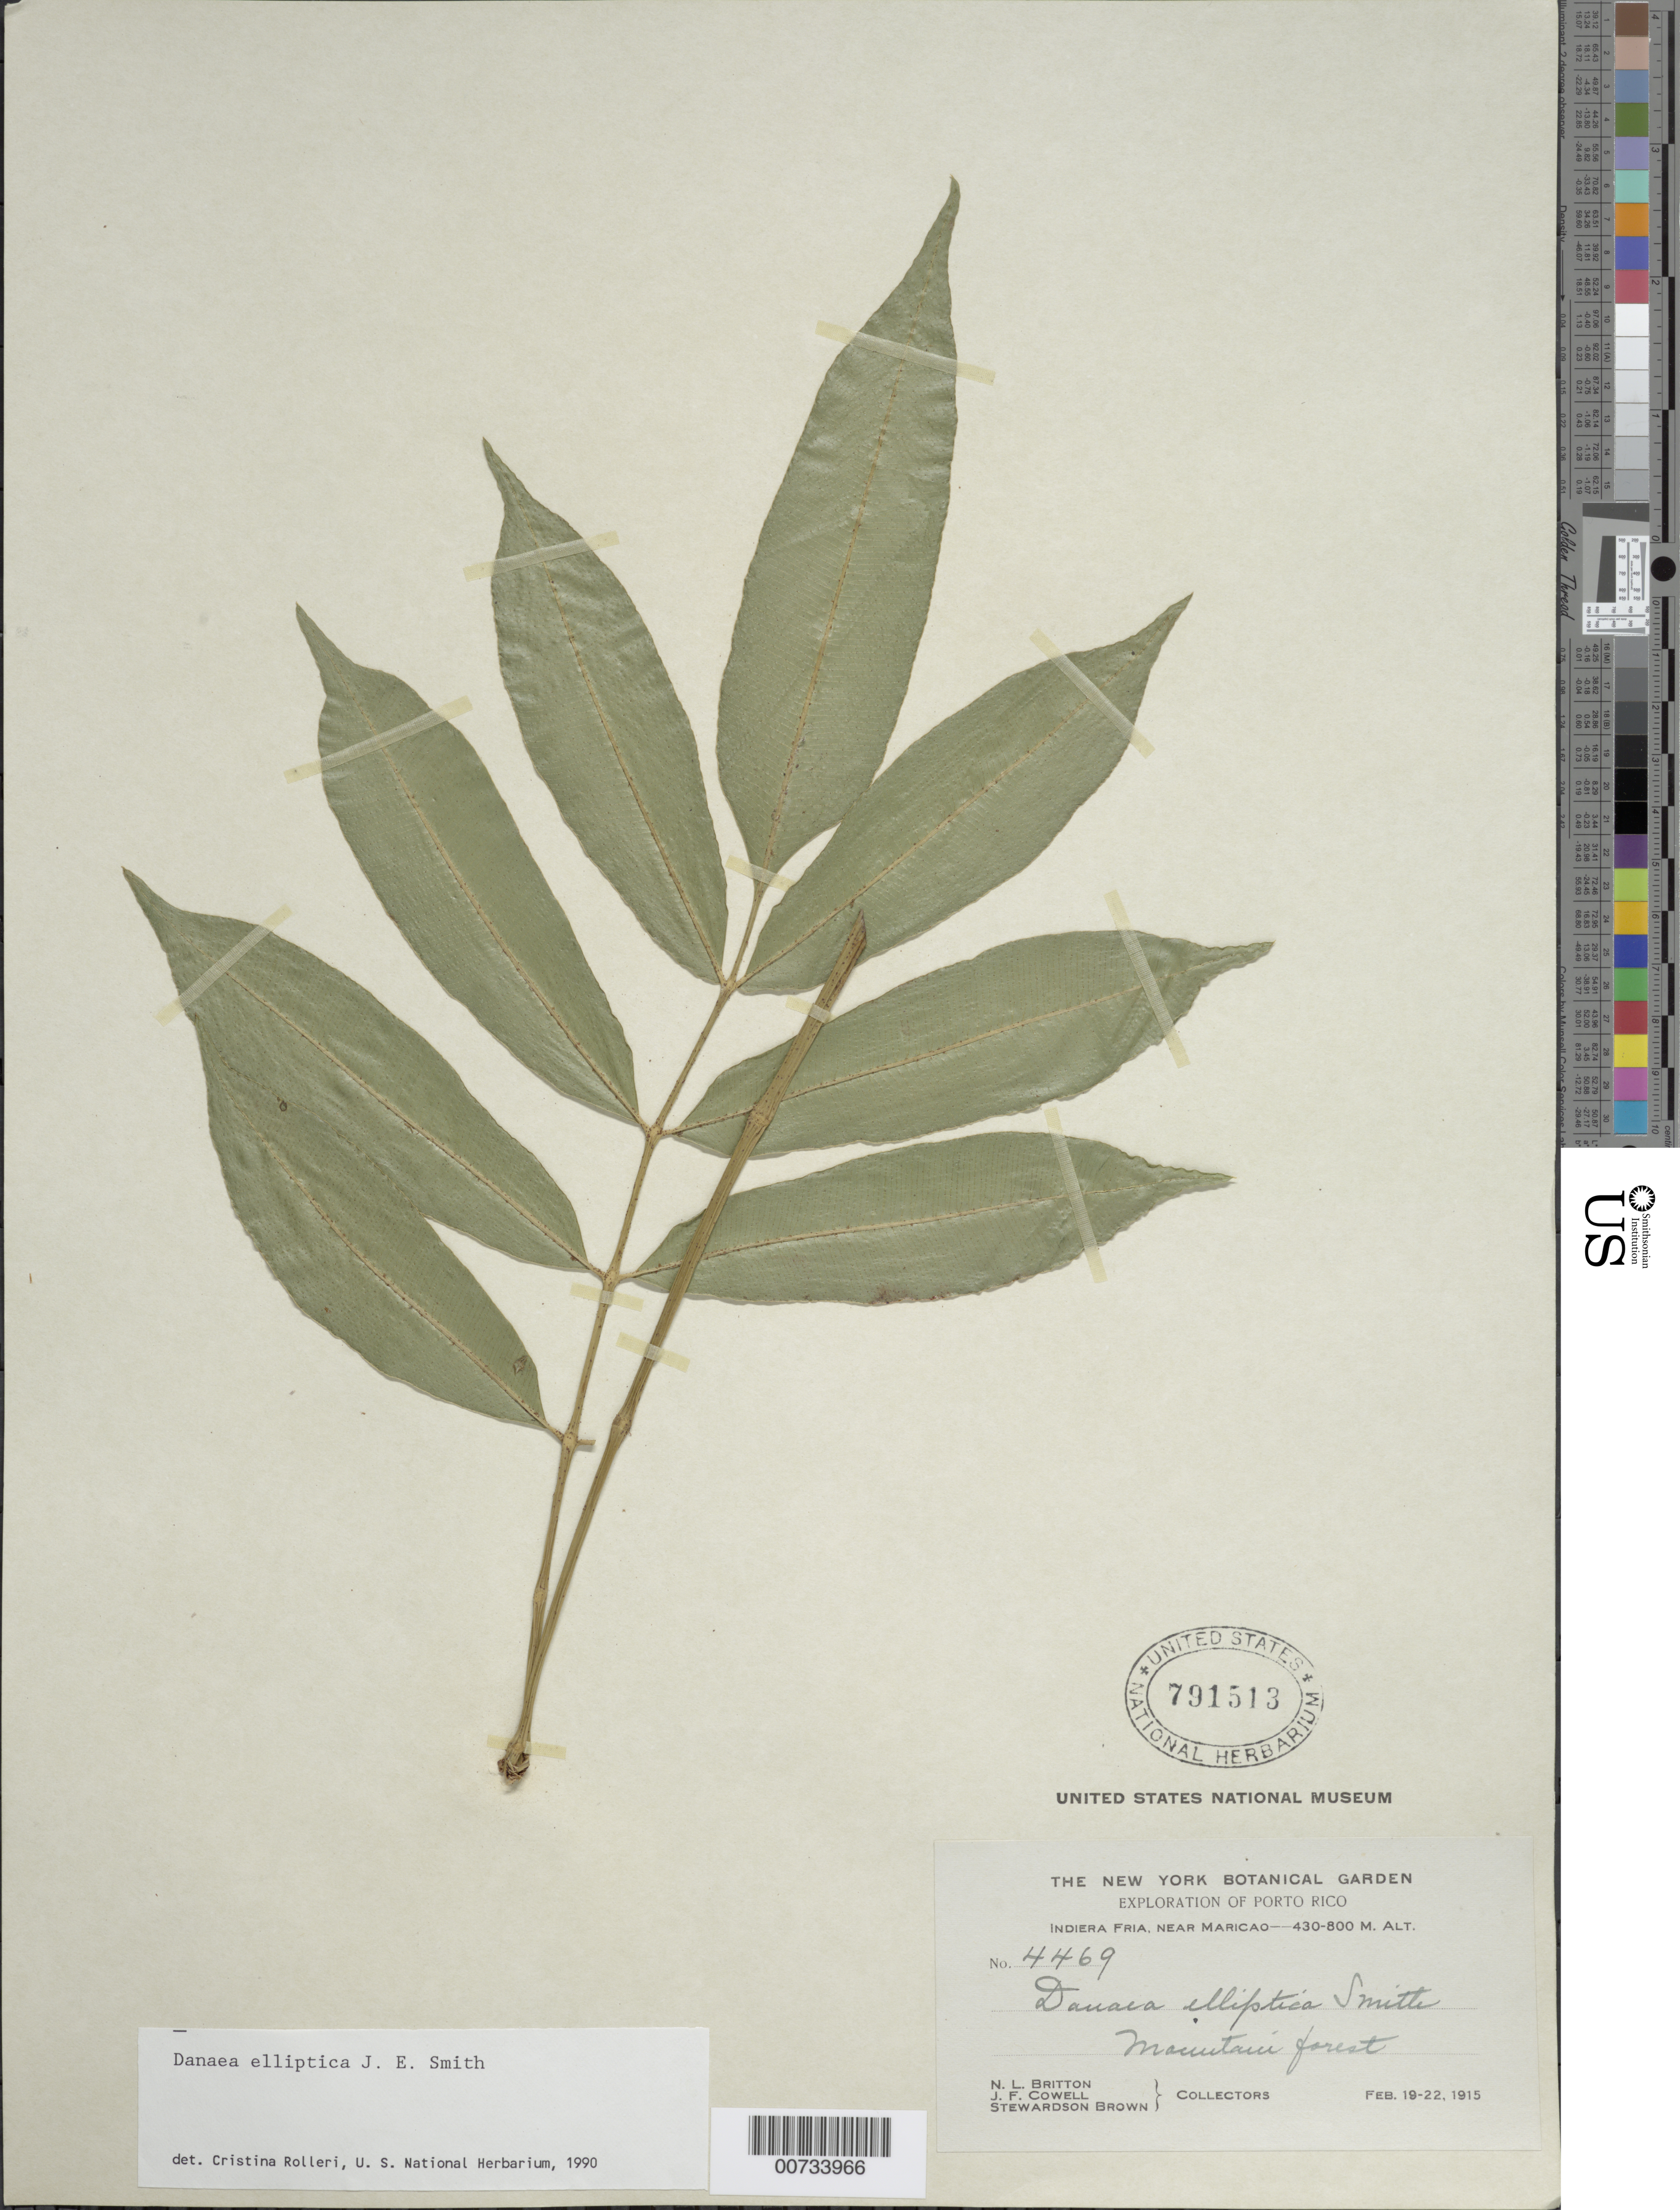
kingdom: Plantae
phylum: Tracheophyta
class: Polypodiopsida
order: Marattiales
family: Marattiaceae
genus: Danaea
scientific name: Danaea elliptica subsp. elliptica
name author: Sm.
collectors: N. Britton, J. F. Cowell & S. Brown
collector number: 4469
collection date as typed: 19 Feb 1915 to 22 Feb 1915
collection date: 1915-02-19/1915-02-22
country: Puerto Rico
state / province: Maricao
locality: Indiera Fria, near Maricao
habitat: Mountain forest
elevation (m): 430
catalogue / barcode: US 791513